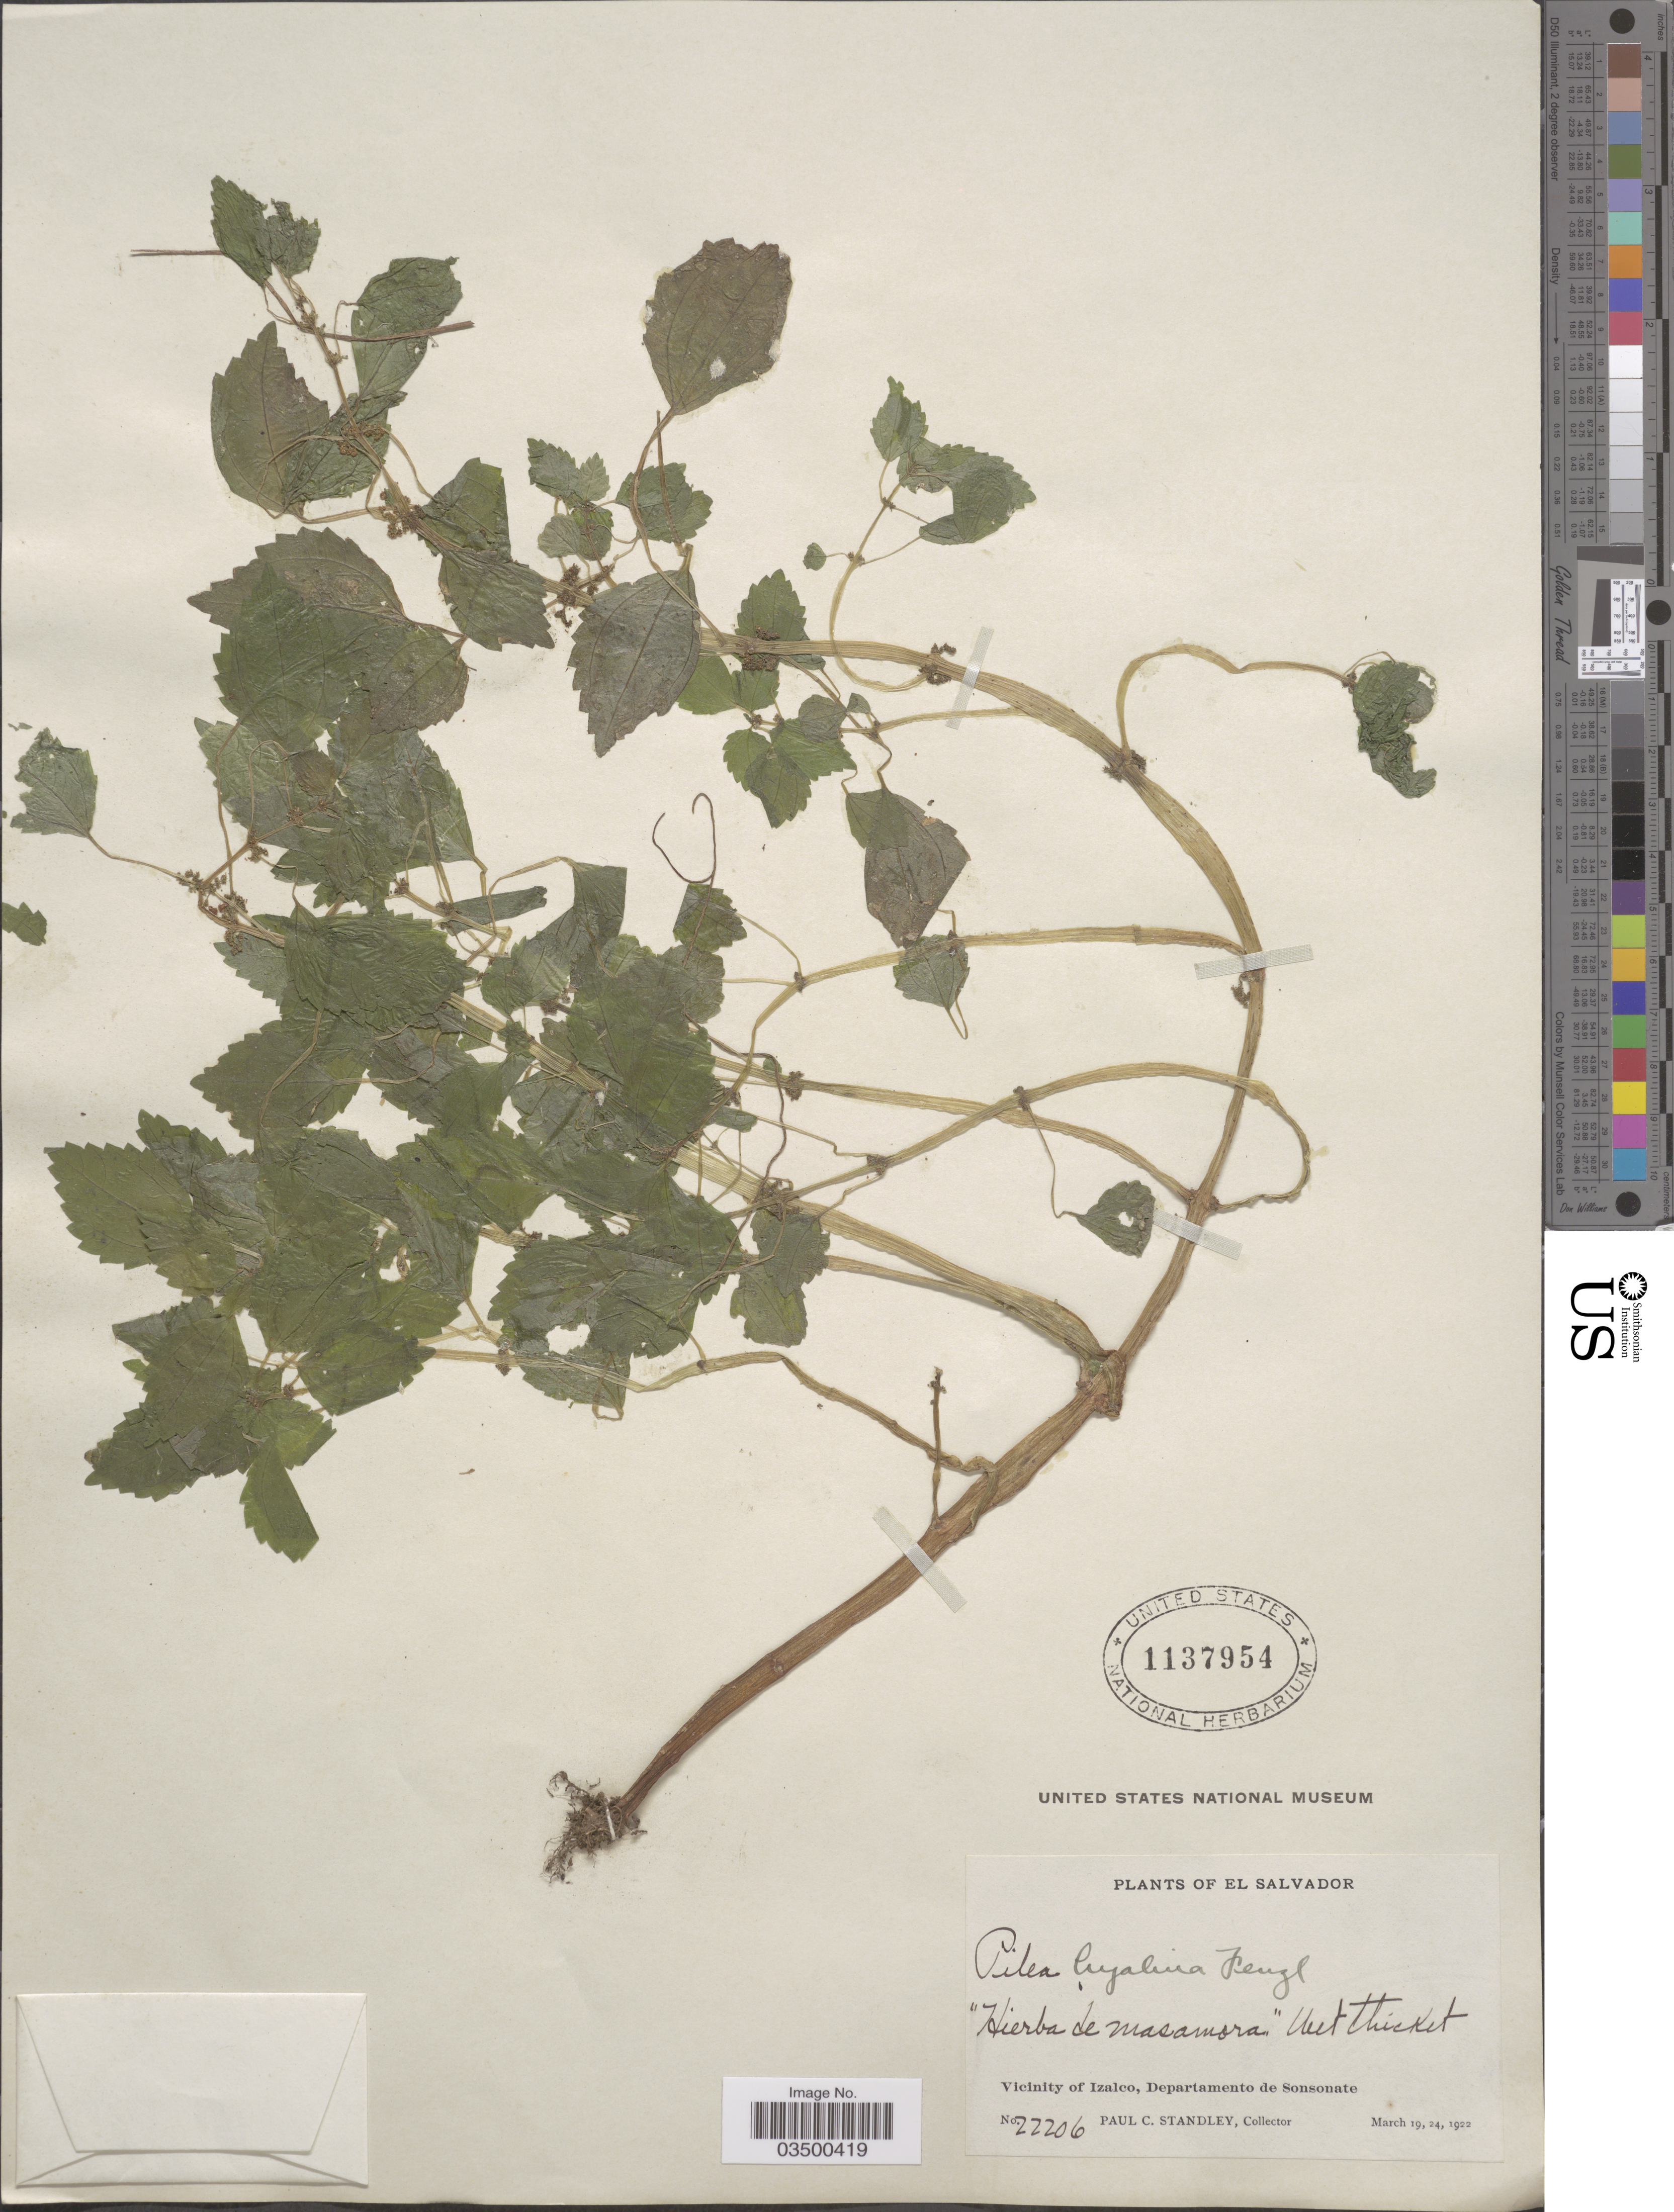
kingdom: Plantae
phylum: Tracheophyta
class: Magnoliopsida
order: Rosales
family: Urticaceae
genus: Pilea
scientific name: Pilea hyalina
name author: Fenzl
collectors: P. C. Standley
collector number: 22206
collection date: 1922-03-19/1922-03-24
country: El Salvador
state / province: Sonsonate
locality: Vicinity of Izalco, Departamento de Sonsonate.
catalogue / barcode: US 1137954